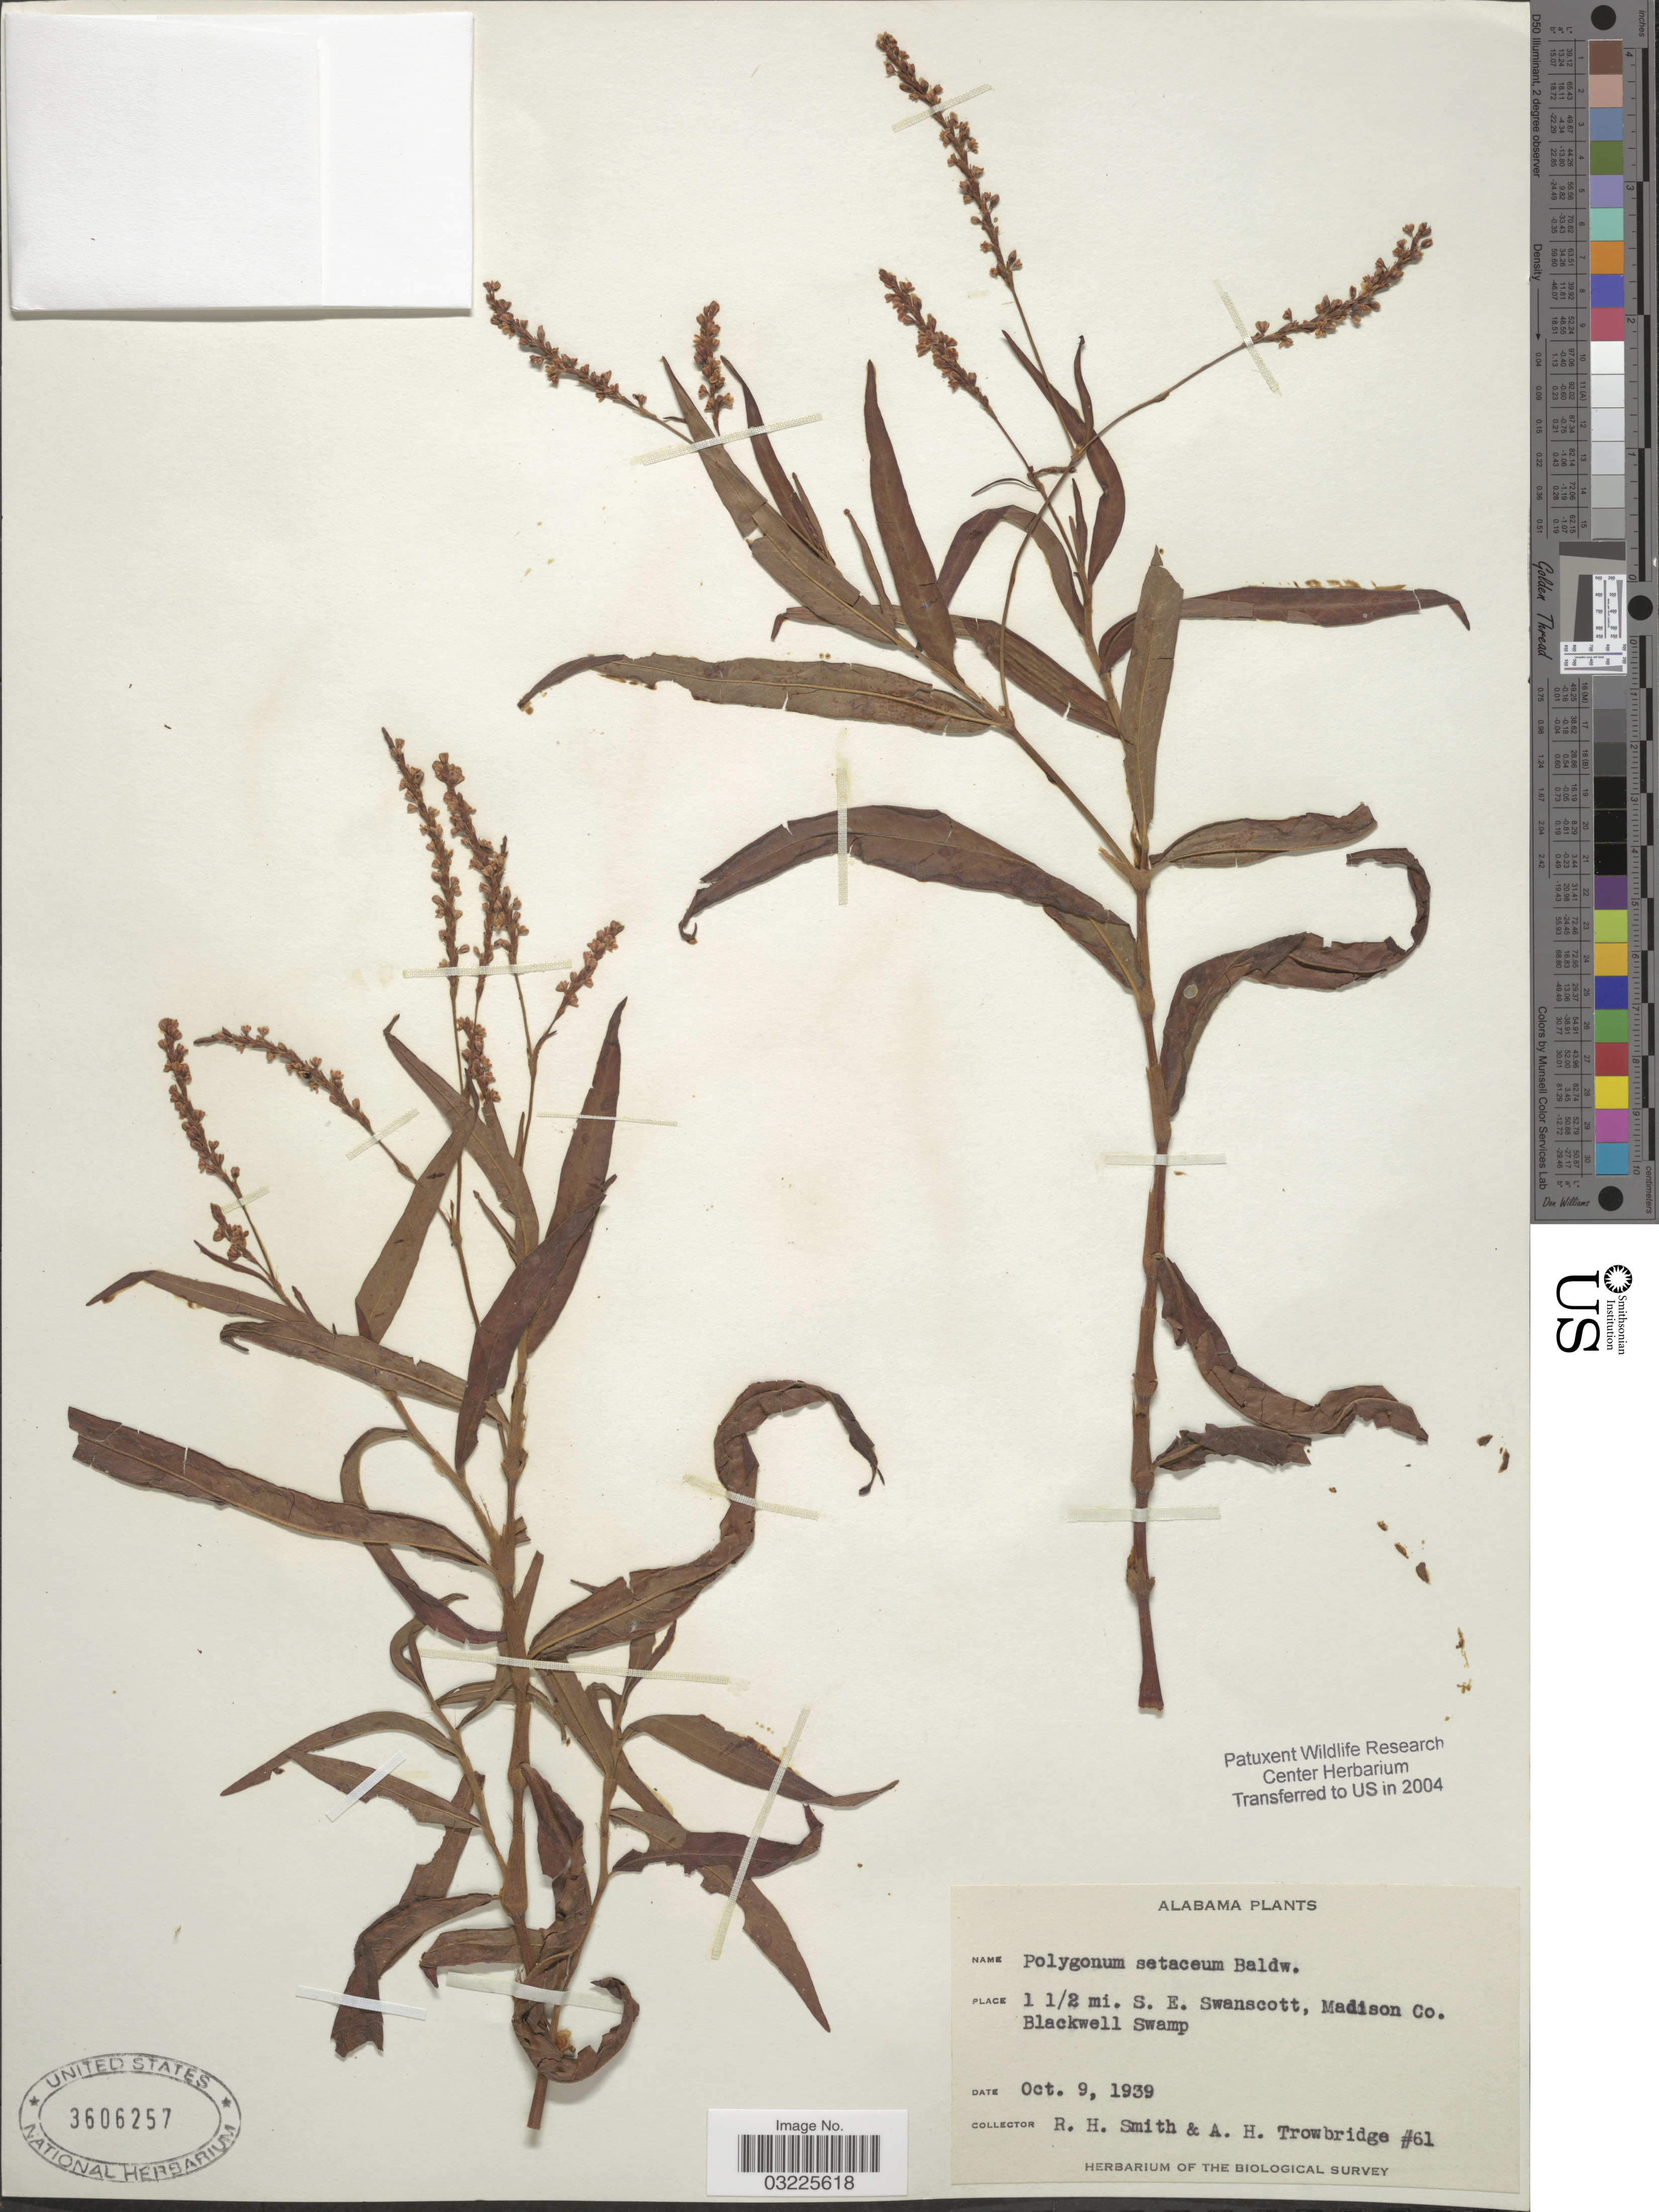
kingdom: Plantae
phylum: Tracheophyta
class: Magnoliopsida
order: Caryophyllales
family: Polygonaceae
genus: Persicaria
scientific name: Persicaria setacea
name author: Small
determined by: Atha, D. E.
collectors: R. H. Smith & A. H. Trowbridge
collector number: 61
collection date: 1939-10-09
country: United States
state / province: Alabama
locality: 1½ mi. S.E. Swanscott, Madison Co. Blackwell Swamp.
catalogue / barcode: US 3606257